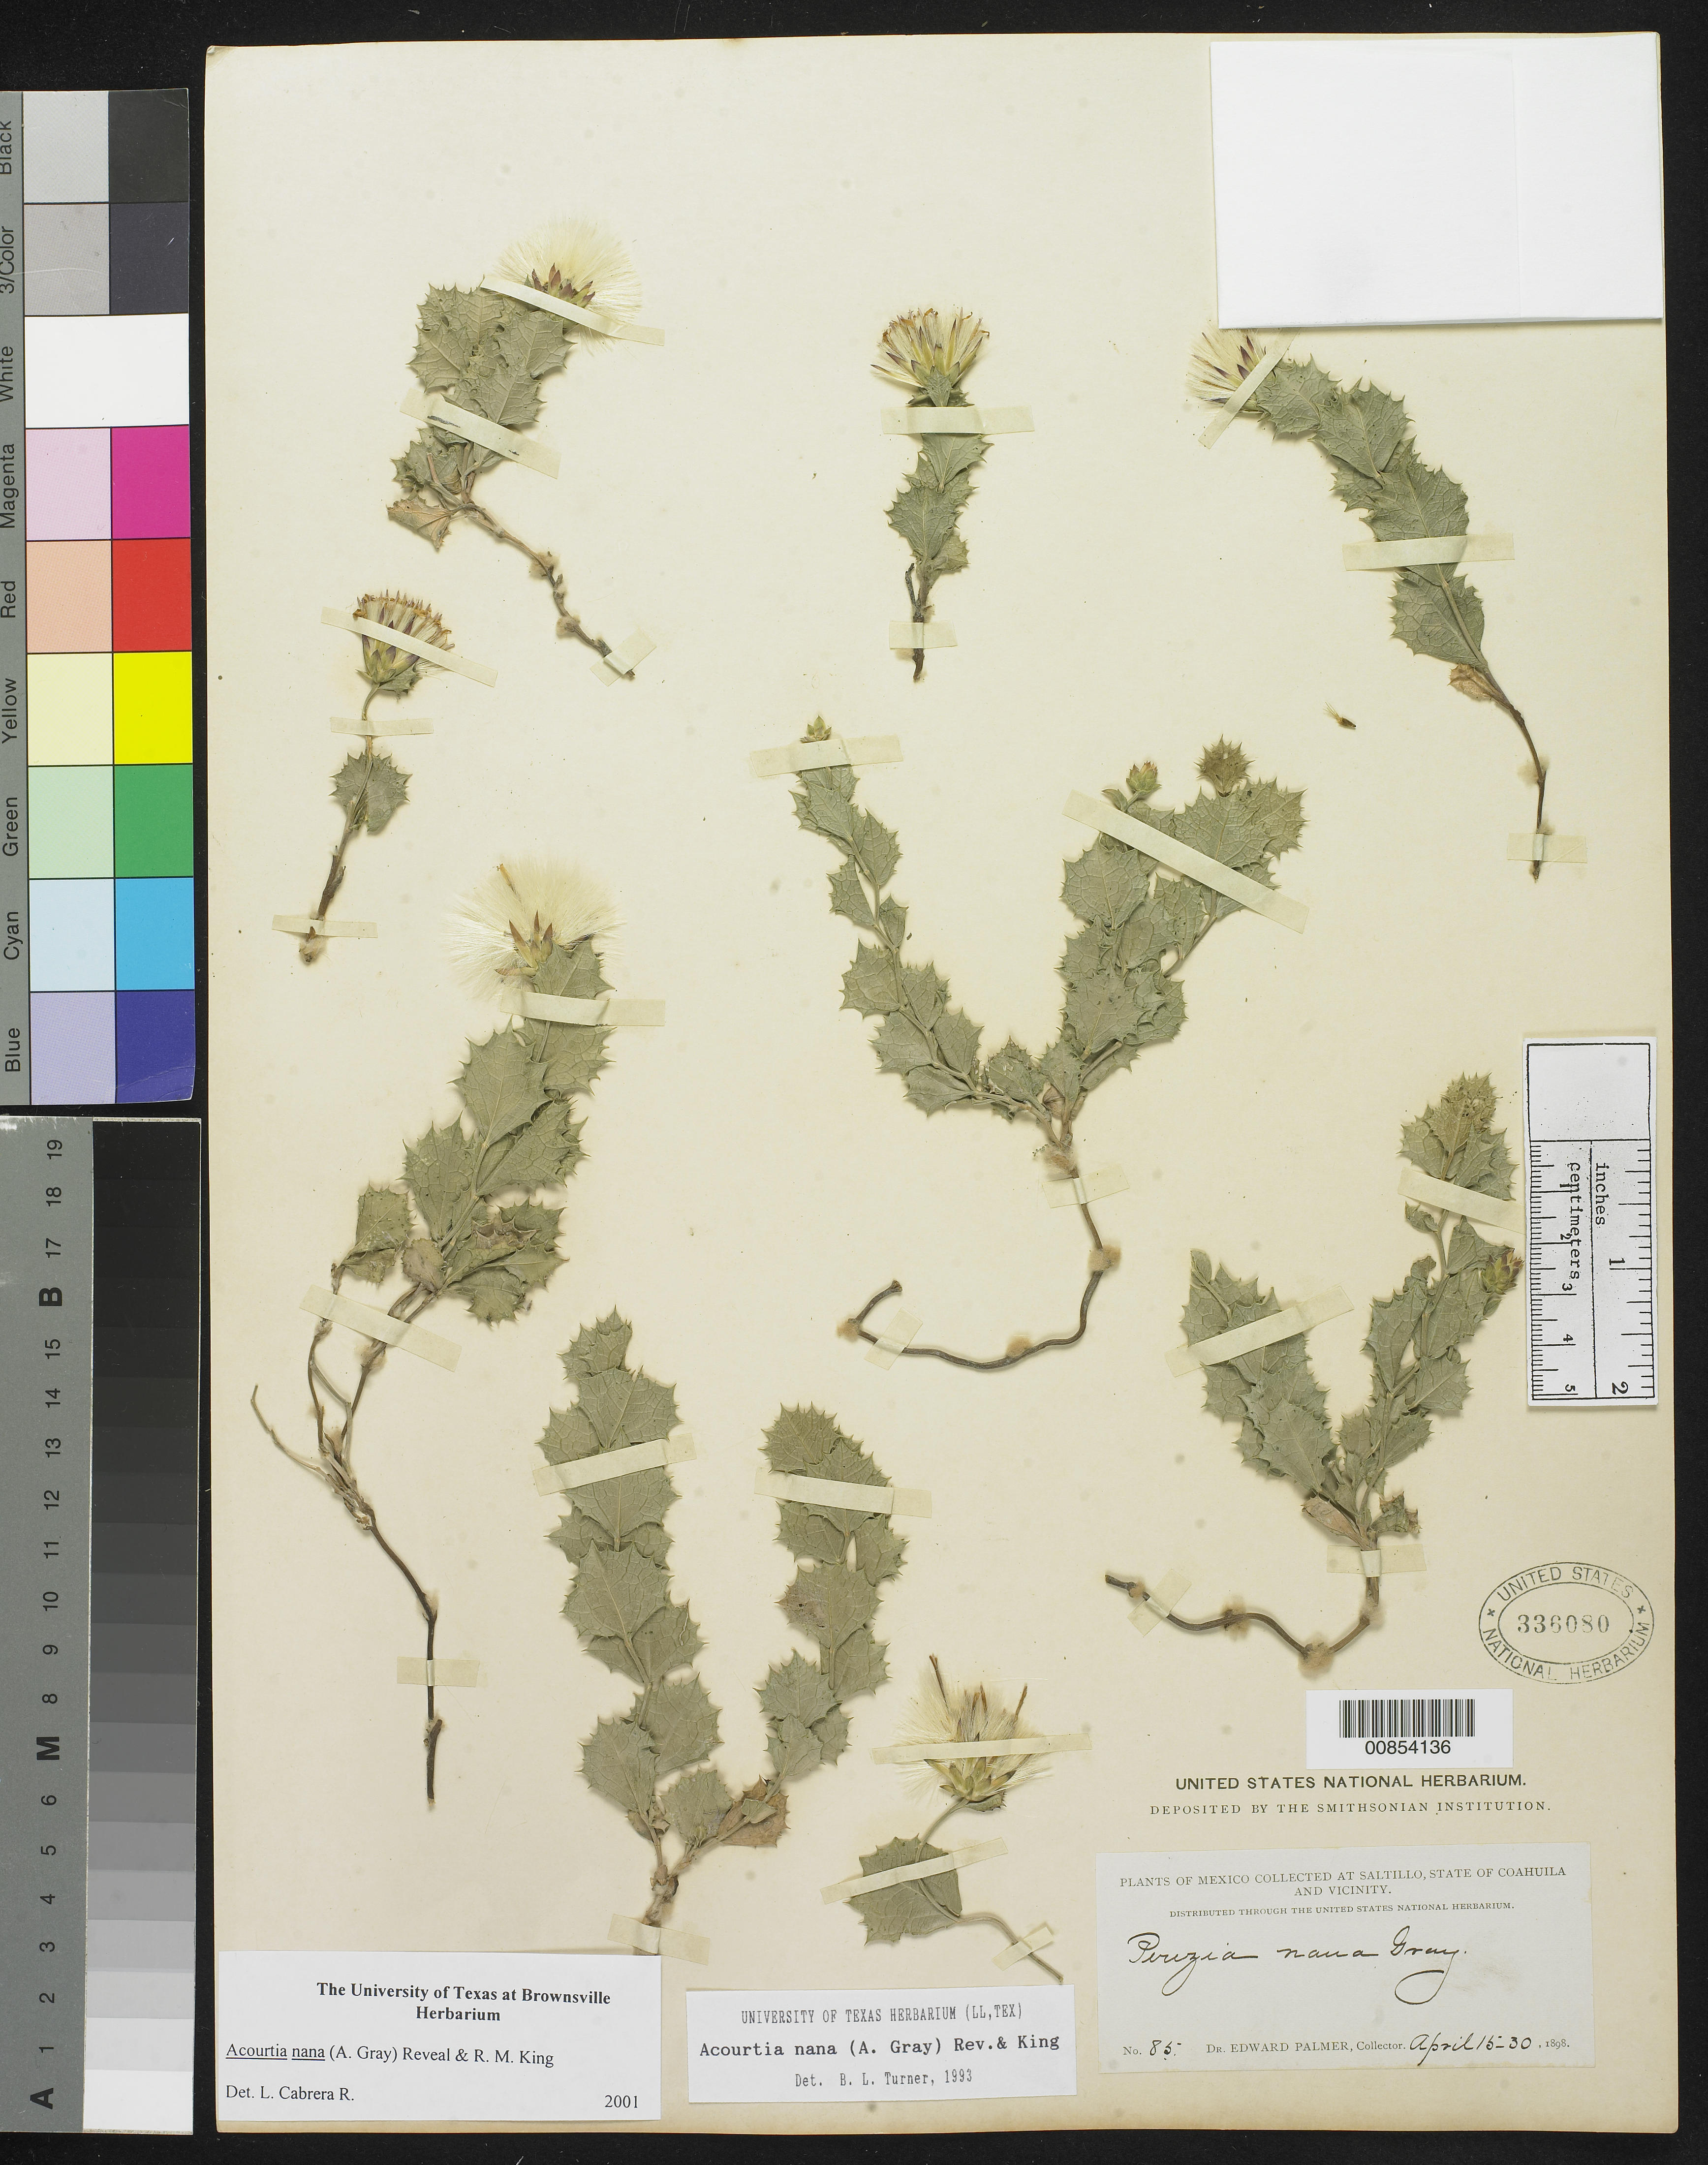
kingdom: Plantae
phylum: Tracheophyta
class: Magnoliopsida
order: Asterales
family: Asteraceae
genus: Acourtia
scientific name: Acourtia nana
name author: (A. Gray) Reveal & R.M. King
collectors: E. Palmer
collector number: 85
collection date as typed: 15 Apr 1898 to 30 Apr 1898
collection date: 1898-04-15/1898-04-30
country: Mexico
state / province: Coahuila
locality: Saltillo, Coahuila and vicinity.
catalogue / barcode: US 336080